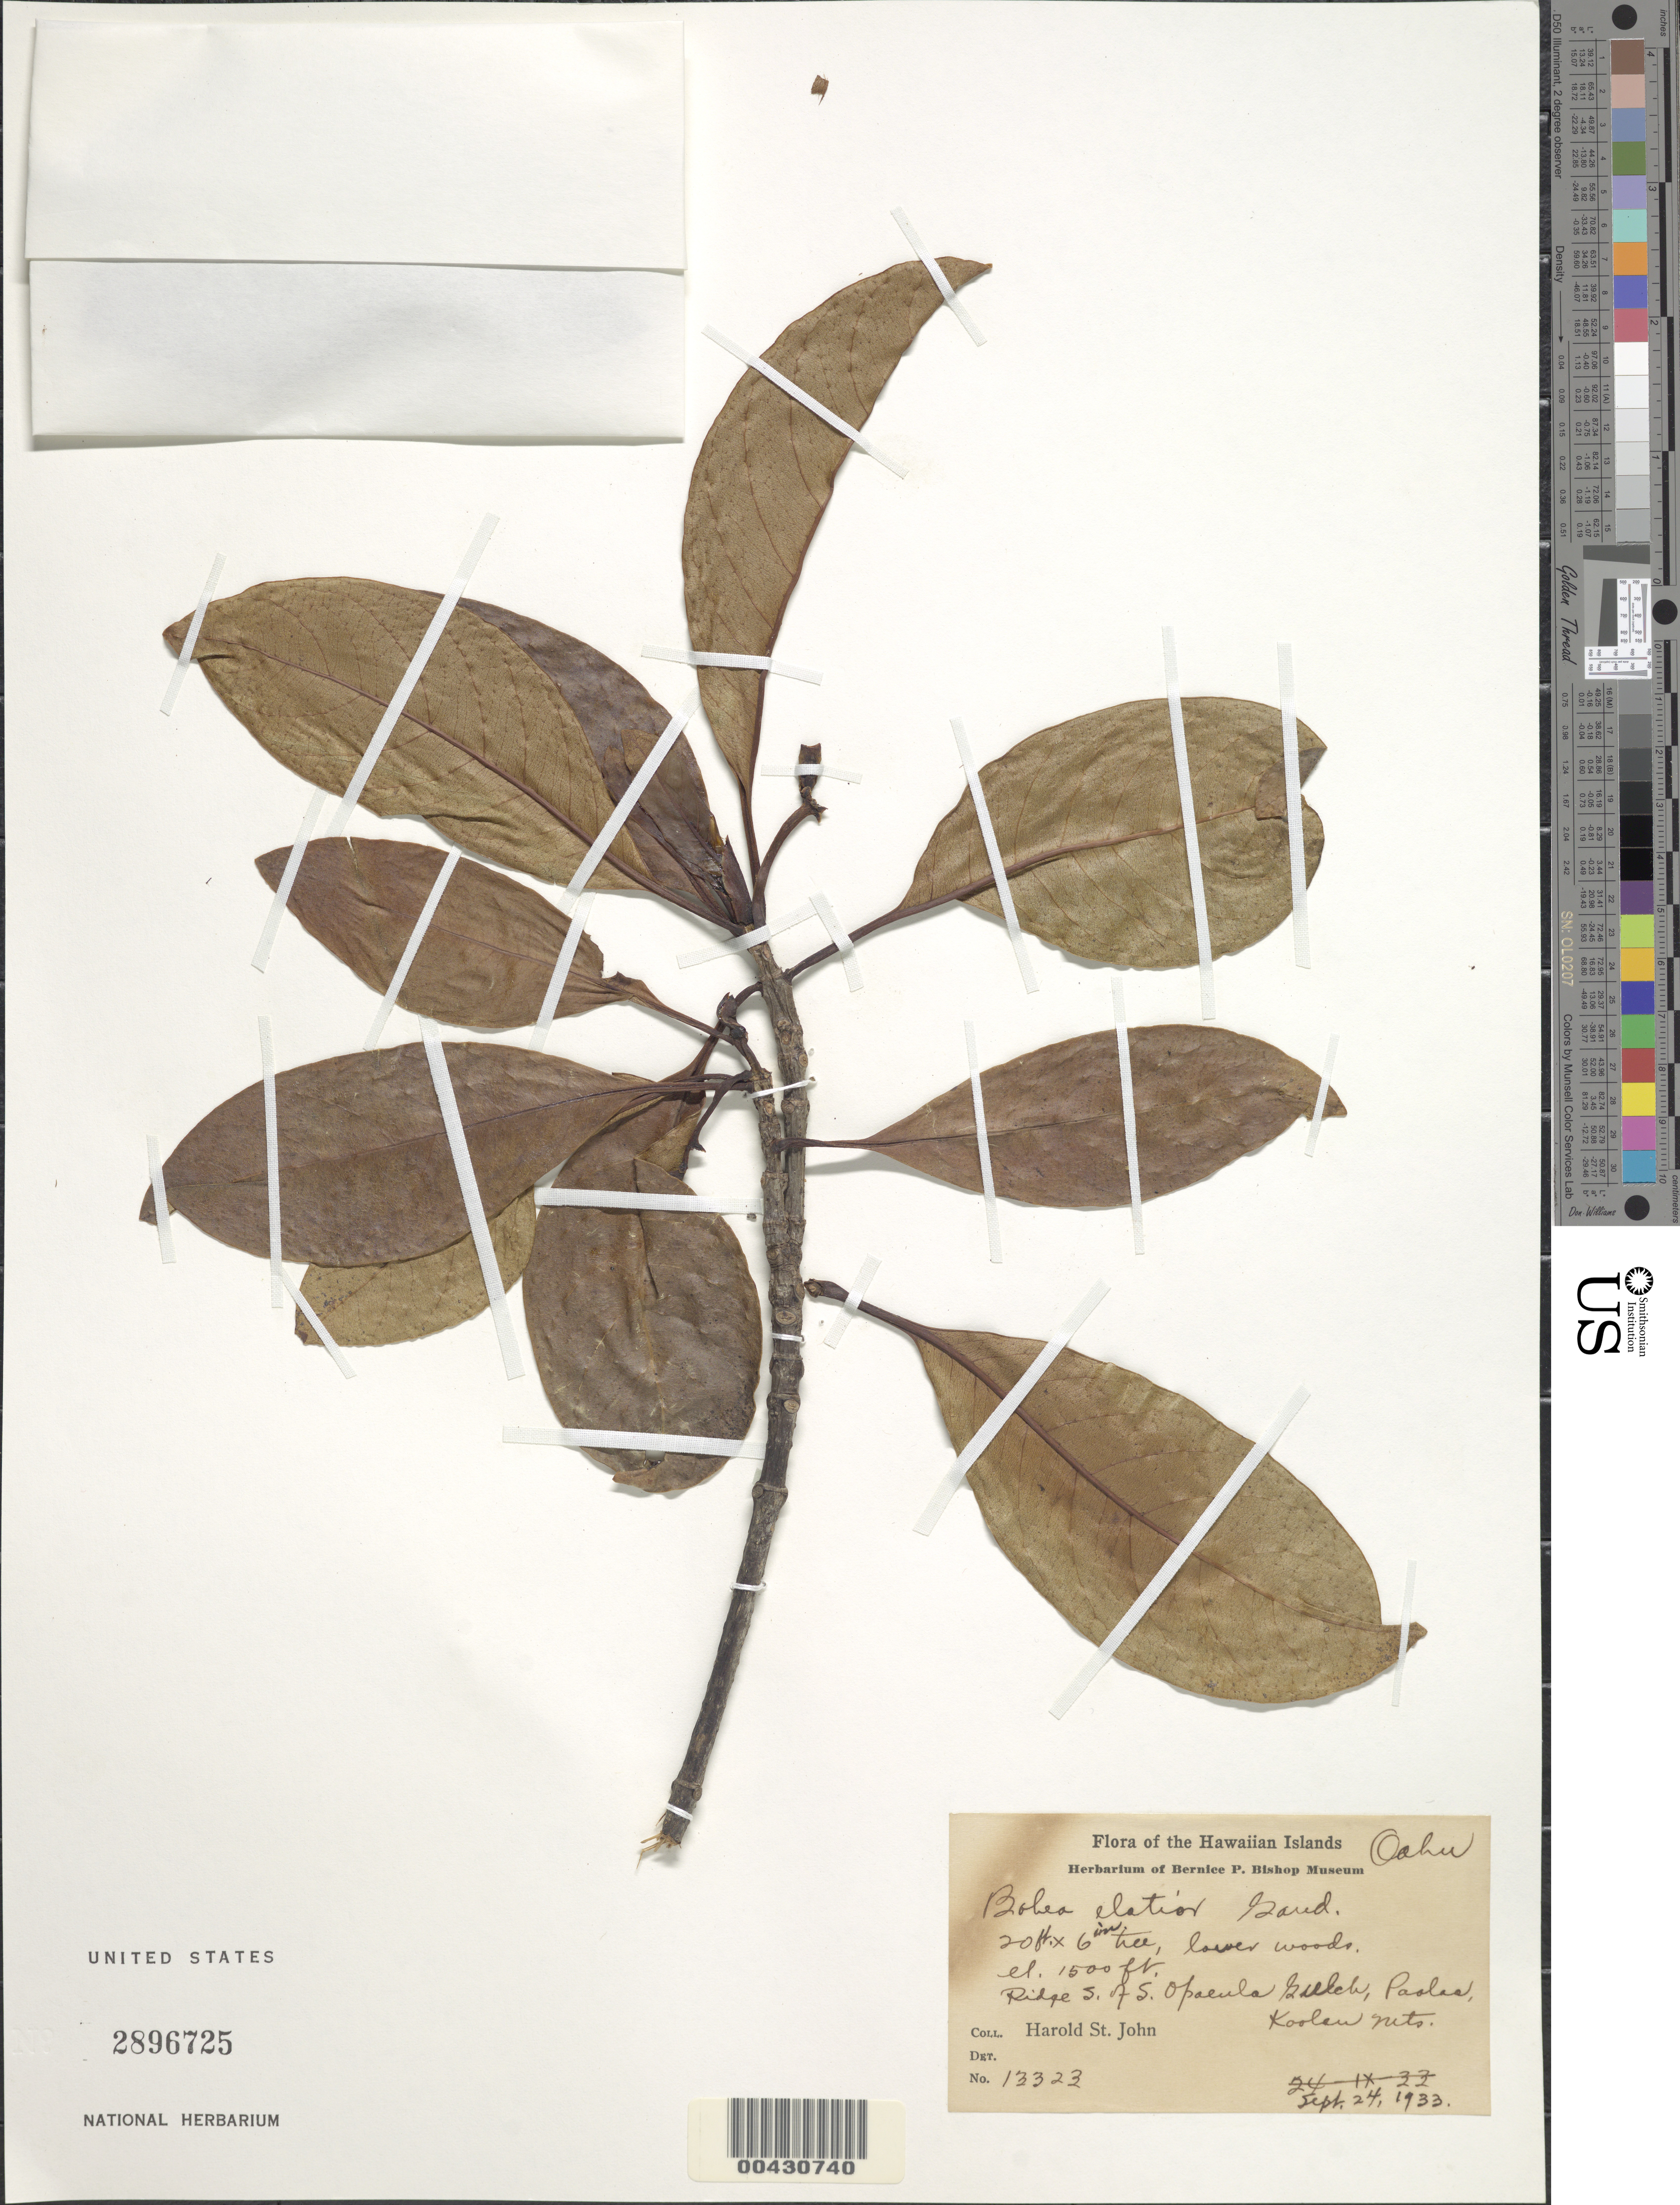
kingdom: Plantae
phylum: Tracheophyta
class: Magnoliopsida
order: Gentianales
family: Rubiaceae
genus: Bobea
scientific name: Bobea elatior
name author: Gaudich.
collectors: H. St. John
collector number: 13323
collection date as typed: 24 Sep 1933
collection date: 1933-09-24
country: United States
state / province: Hawaii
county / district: Honolulu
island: Oahu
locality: Ridge S of S Opaeula Gulch, Paoles, Koolau Mts.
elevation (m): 457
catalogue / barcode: US 2896725